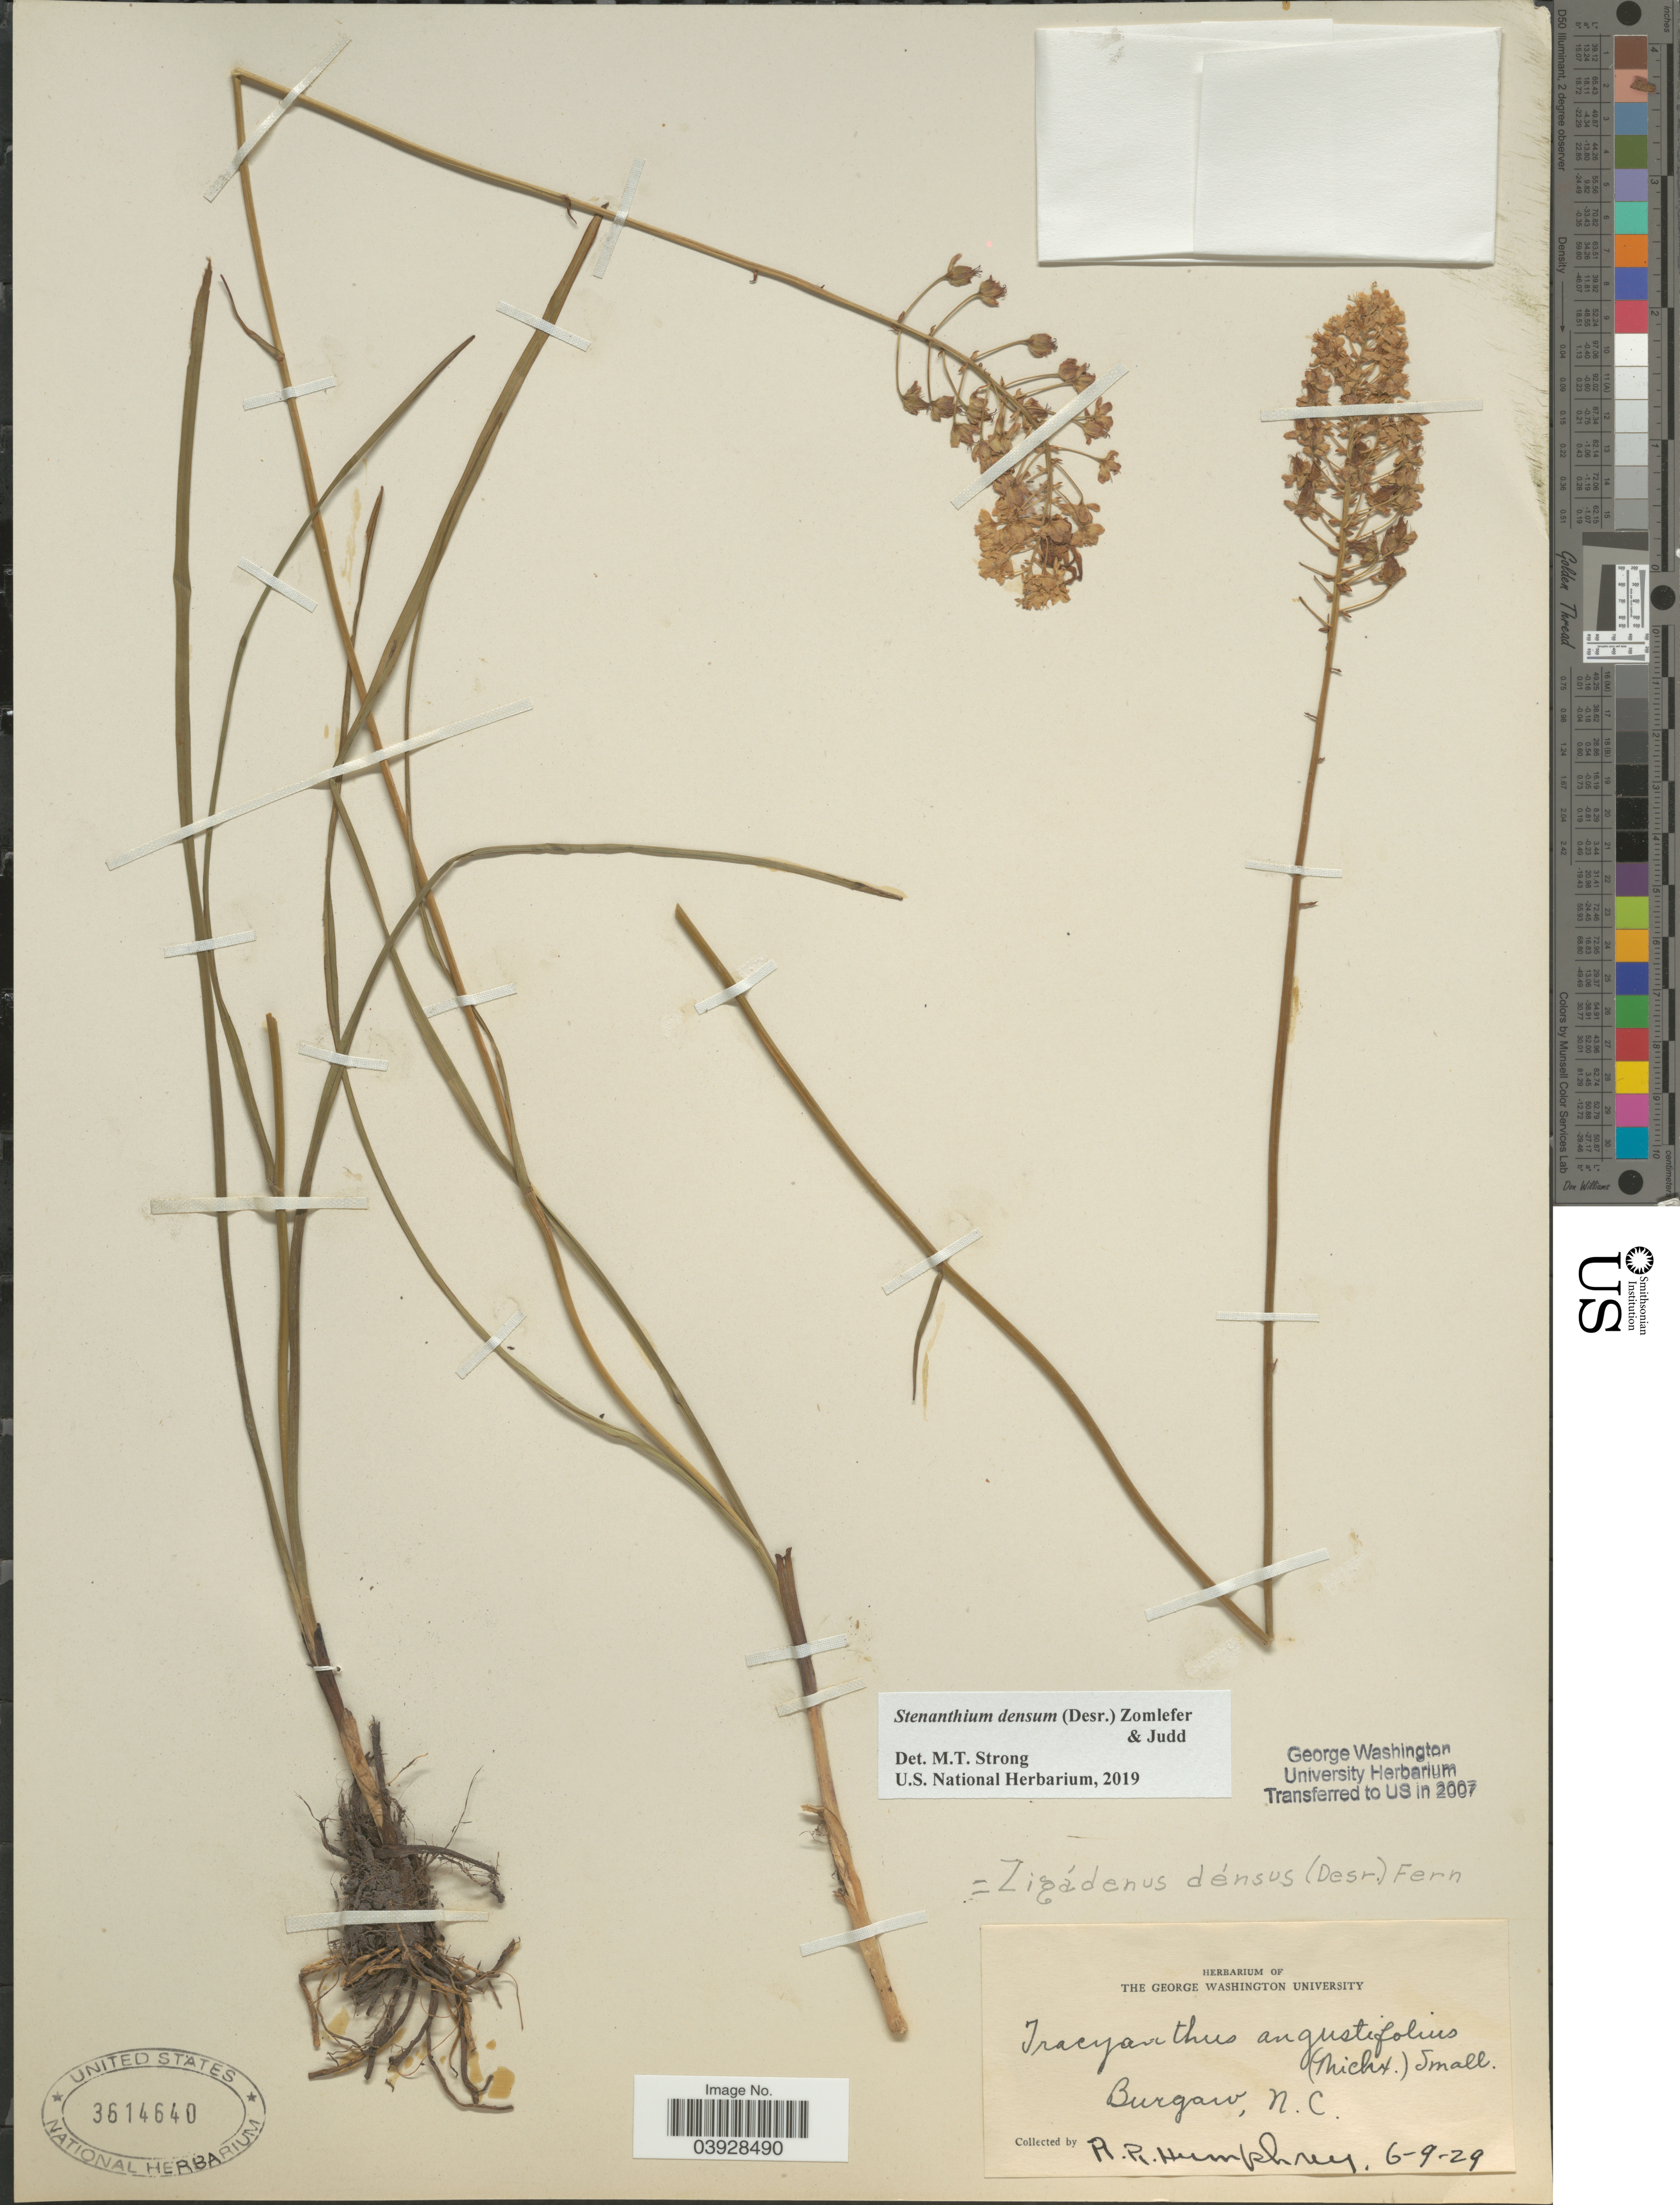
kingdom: Plantae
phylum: Tracheophyta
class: Liliopsida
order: Liliales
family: Melanthiaceae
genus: Stenanthium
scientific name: Stenanthium densum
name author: (Desr.) Zomlefer & Judd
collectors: R. Humphrey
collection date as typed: Transcribed d/m/y: 9/6/29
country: United States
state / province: North Carolina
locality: Burgaw.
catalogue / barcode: US 3614640